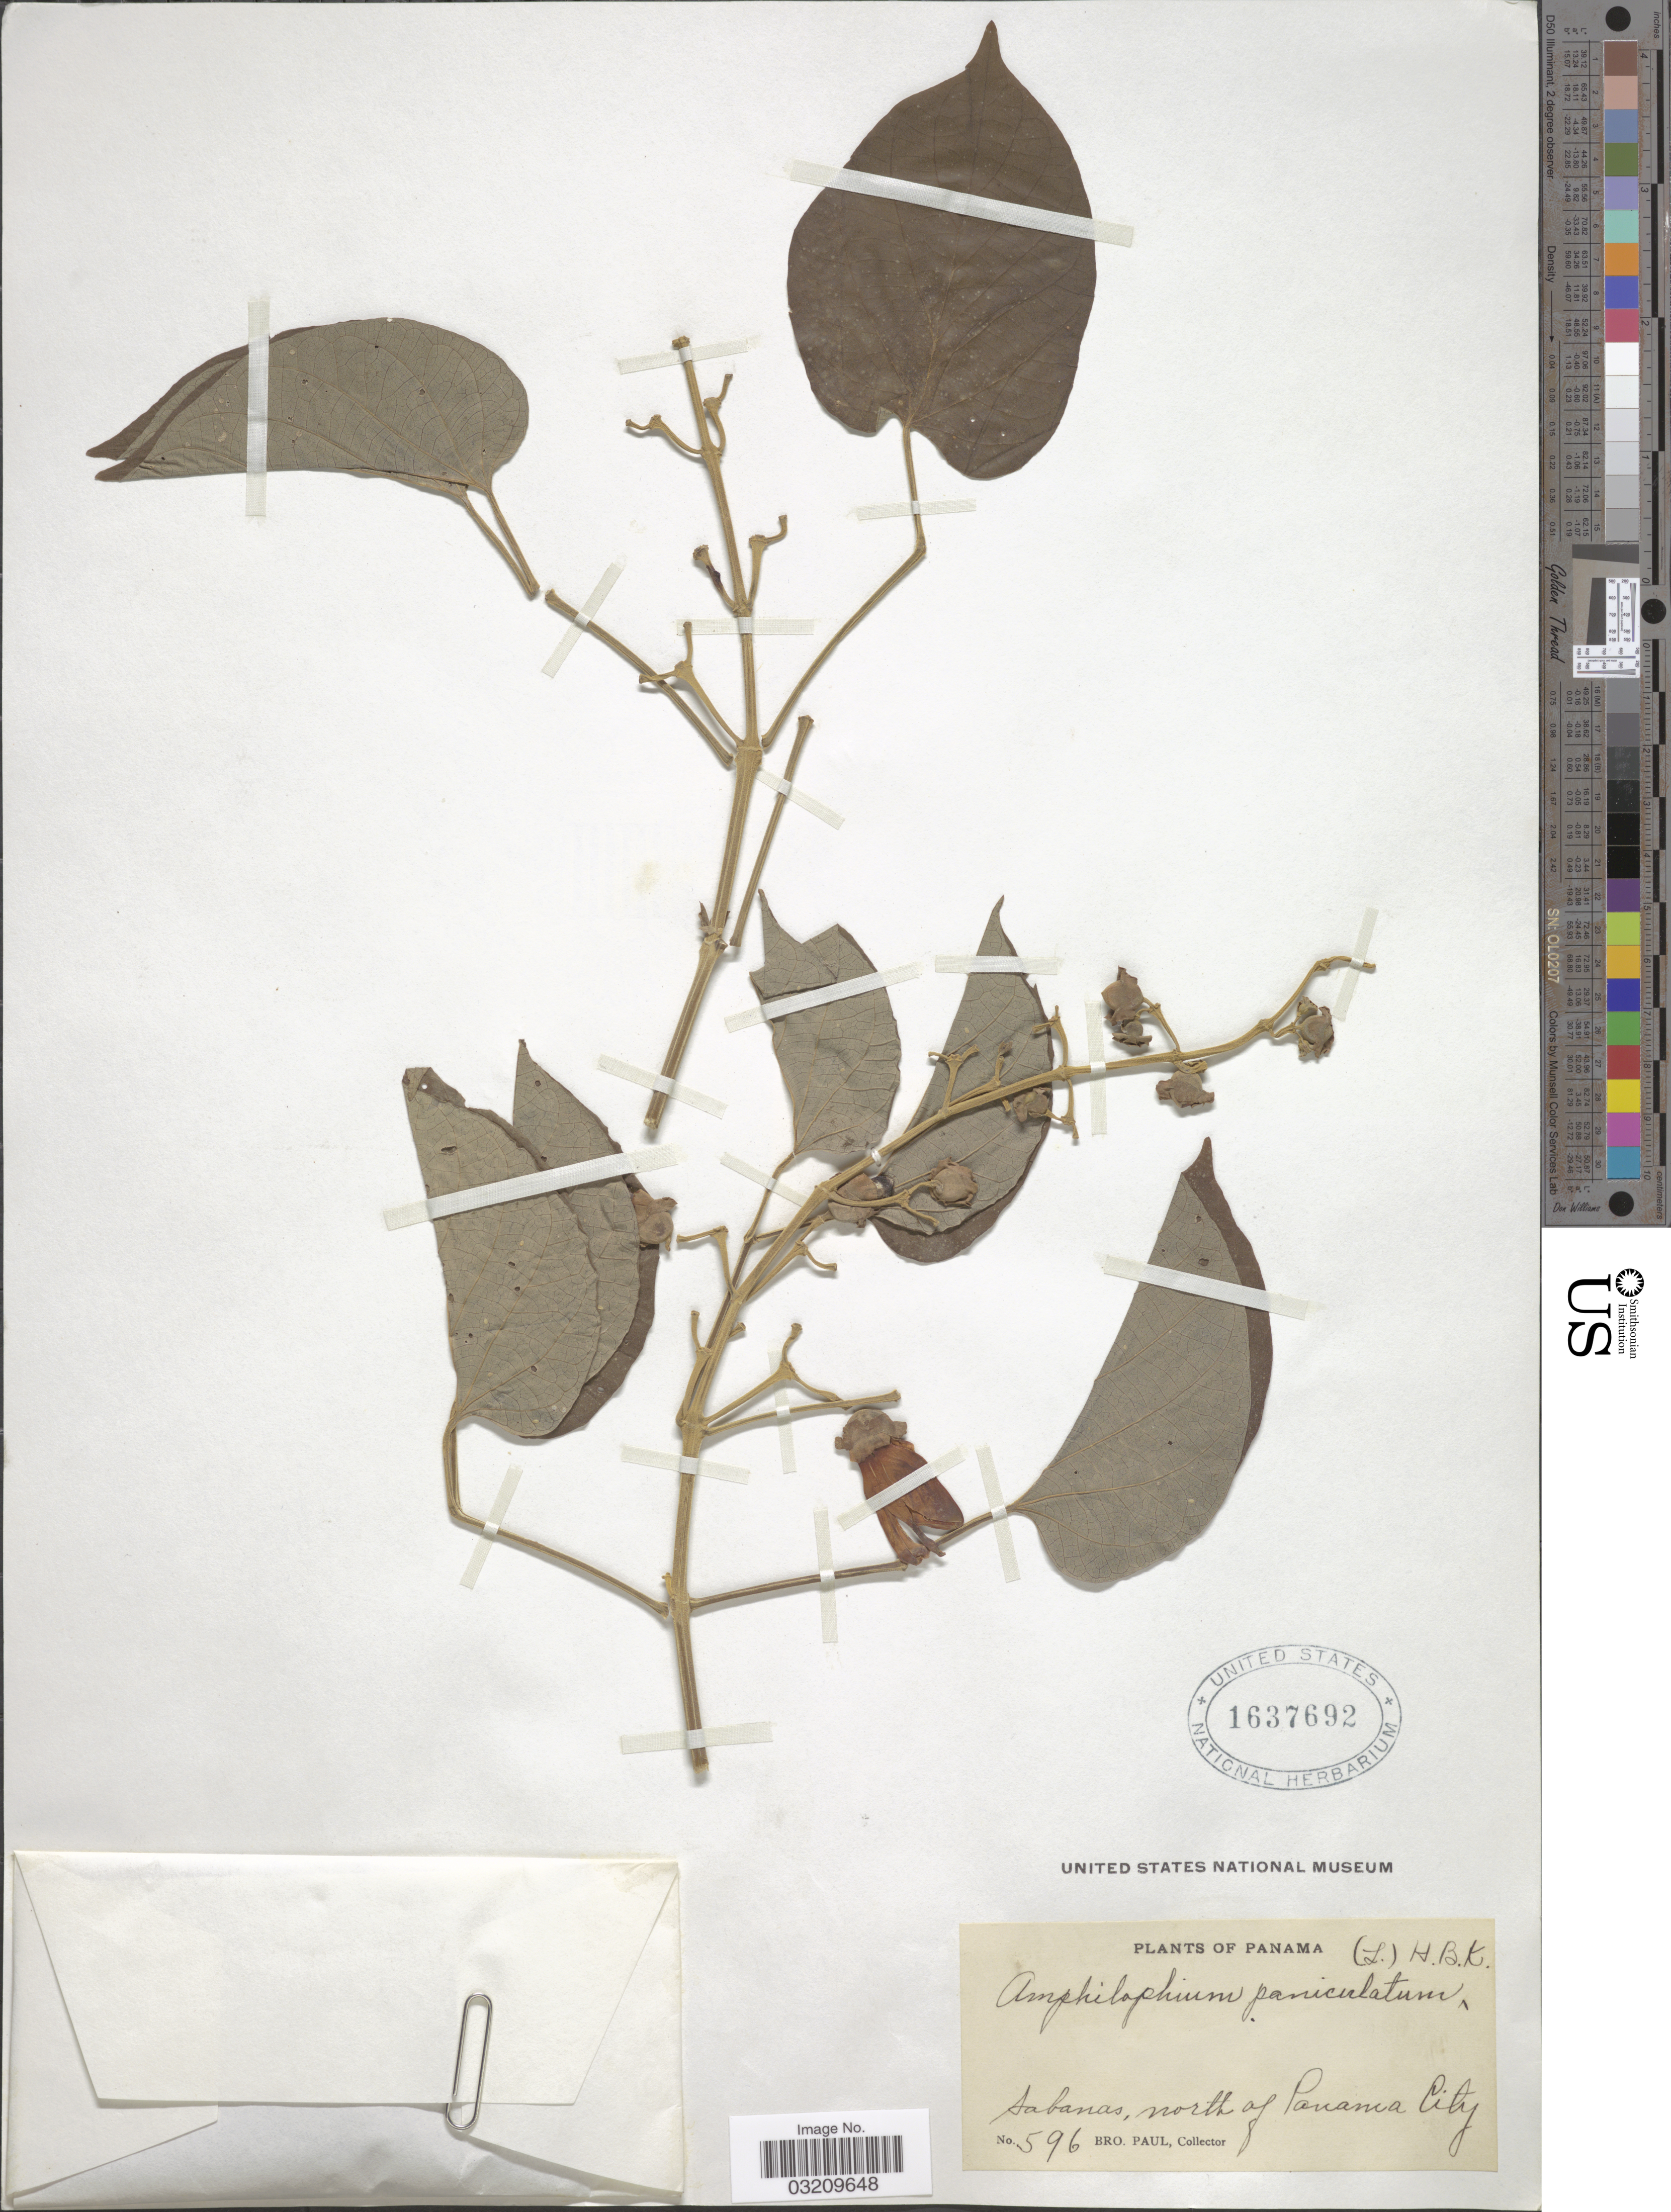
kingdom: Plantae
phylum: Tracheophyta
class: Magnoliopsida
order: Lamiales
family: Bignoniaceae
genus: Amphilophium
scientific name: Amphilophium paniculatum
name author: (L.) Kunth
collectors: B. Paul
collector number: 596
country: Panama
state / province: Panamá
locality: Sabanas, north of Panama City.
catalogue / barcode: US 1637692